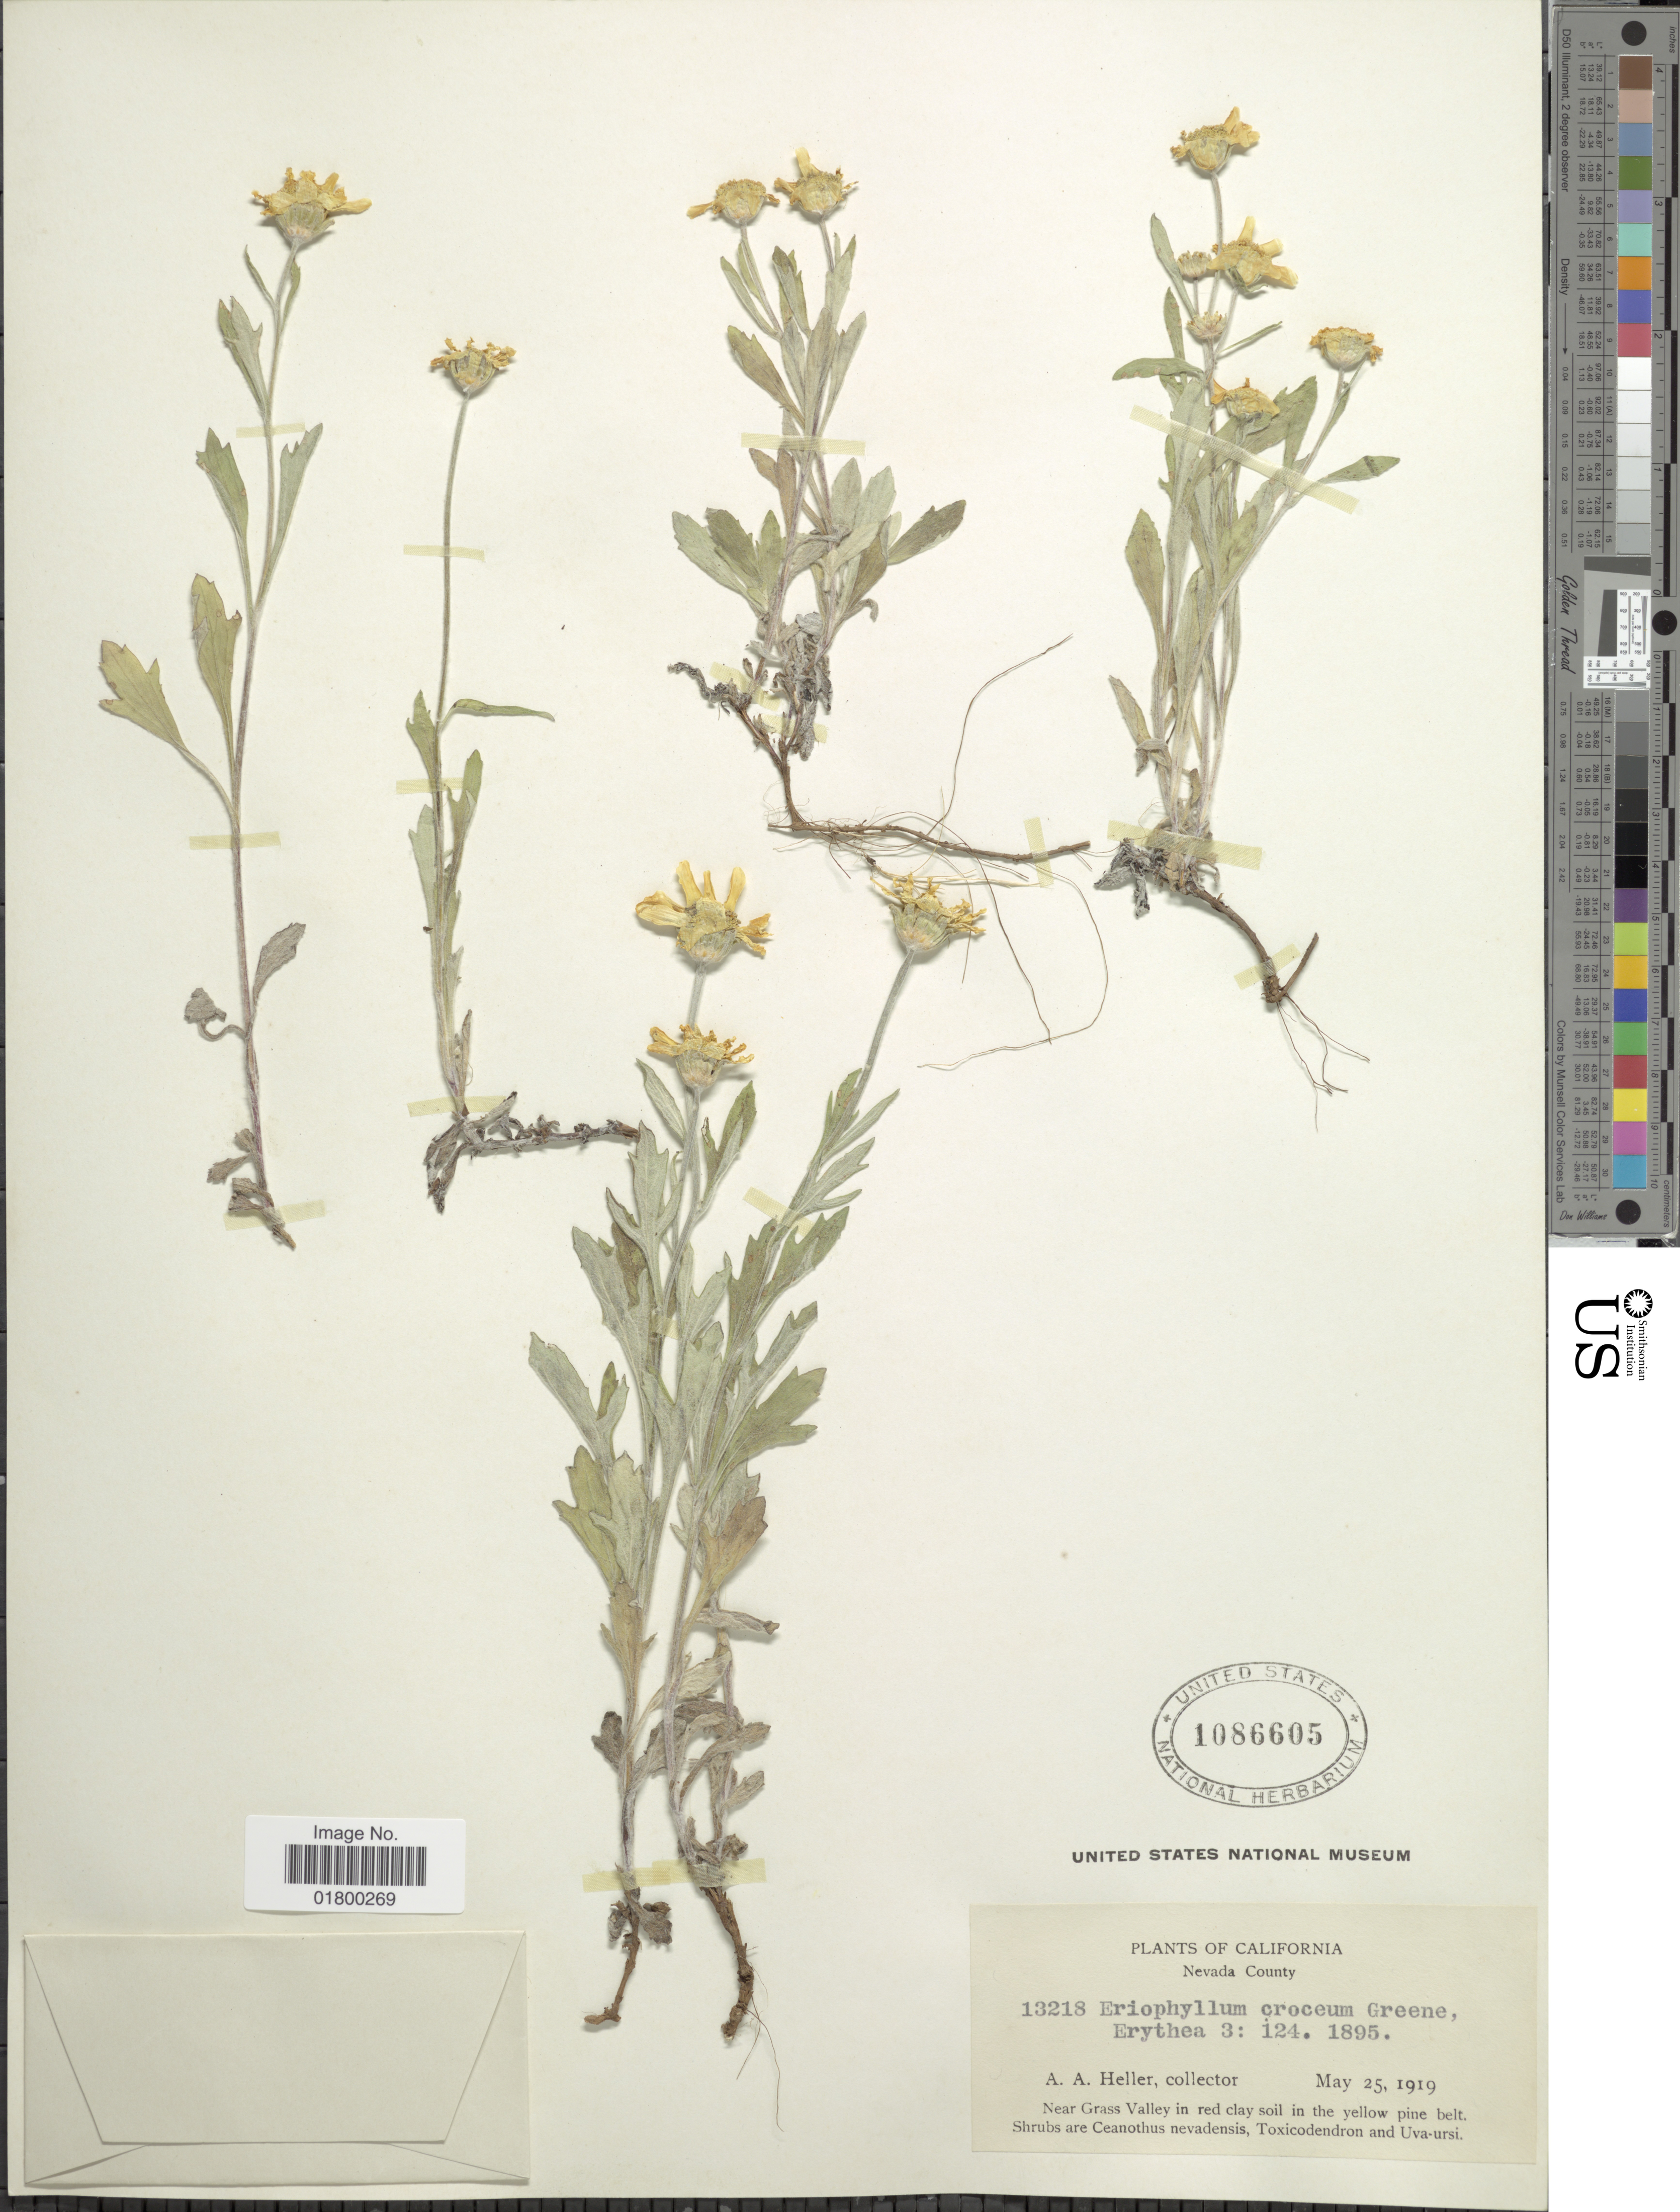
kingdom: Plantae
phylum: Tracheophyta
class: Magnoliopsida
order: Asterales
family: Asteraceae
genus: Eriophyllum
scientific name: Eriophyllum lanatum var. croceum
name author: (Greene) Jeps.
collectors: A. A. Heller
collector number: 13218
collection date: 1919-05-25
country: United States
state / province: California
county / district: Nevada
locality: Nevada County, Near Grass Valley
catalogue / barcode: US 1086605